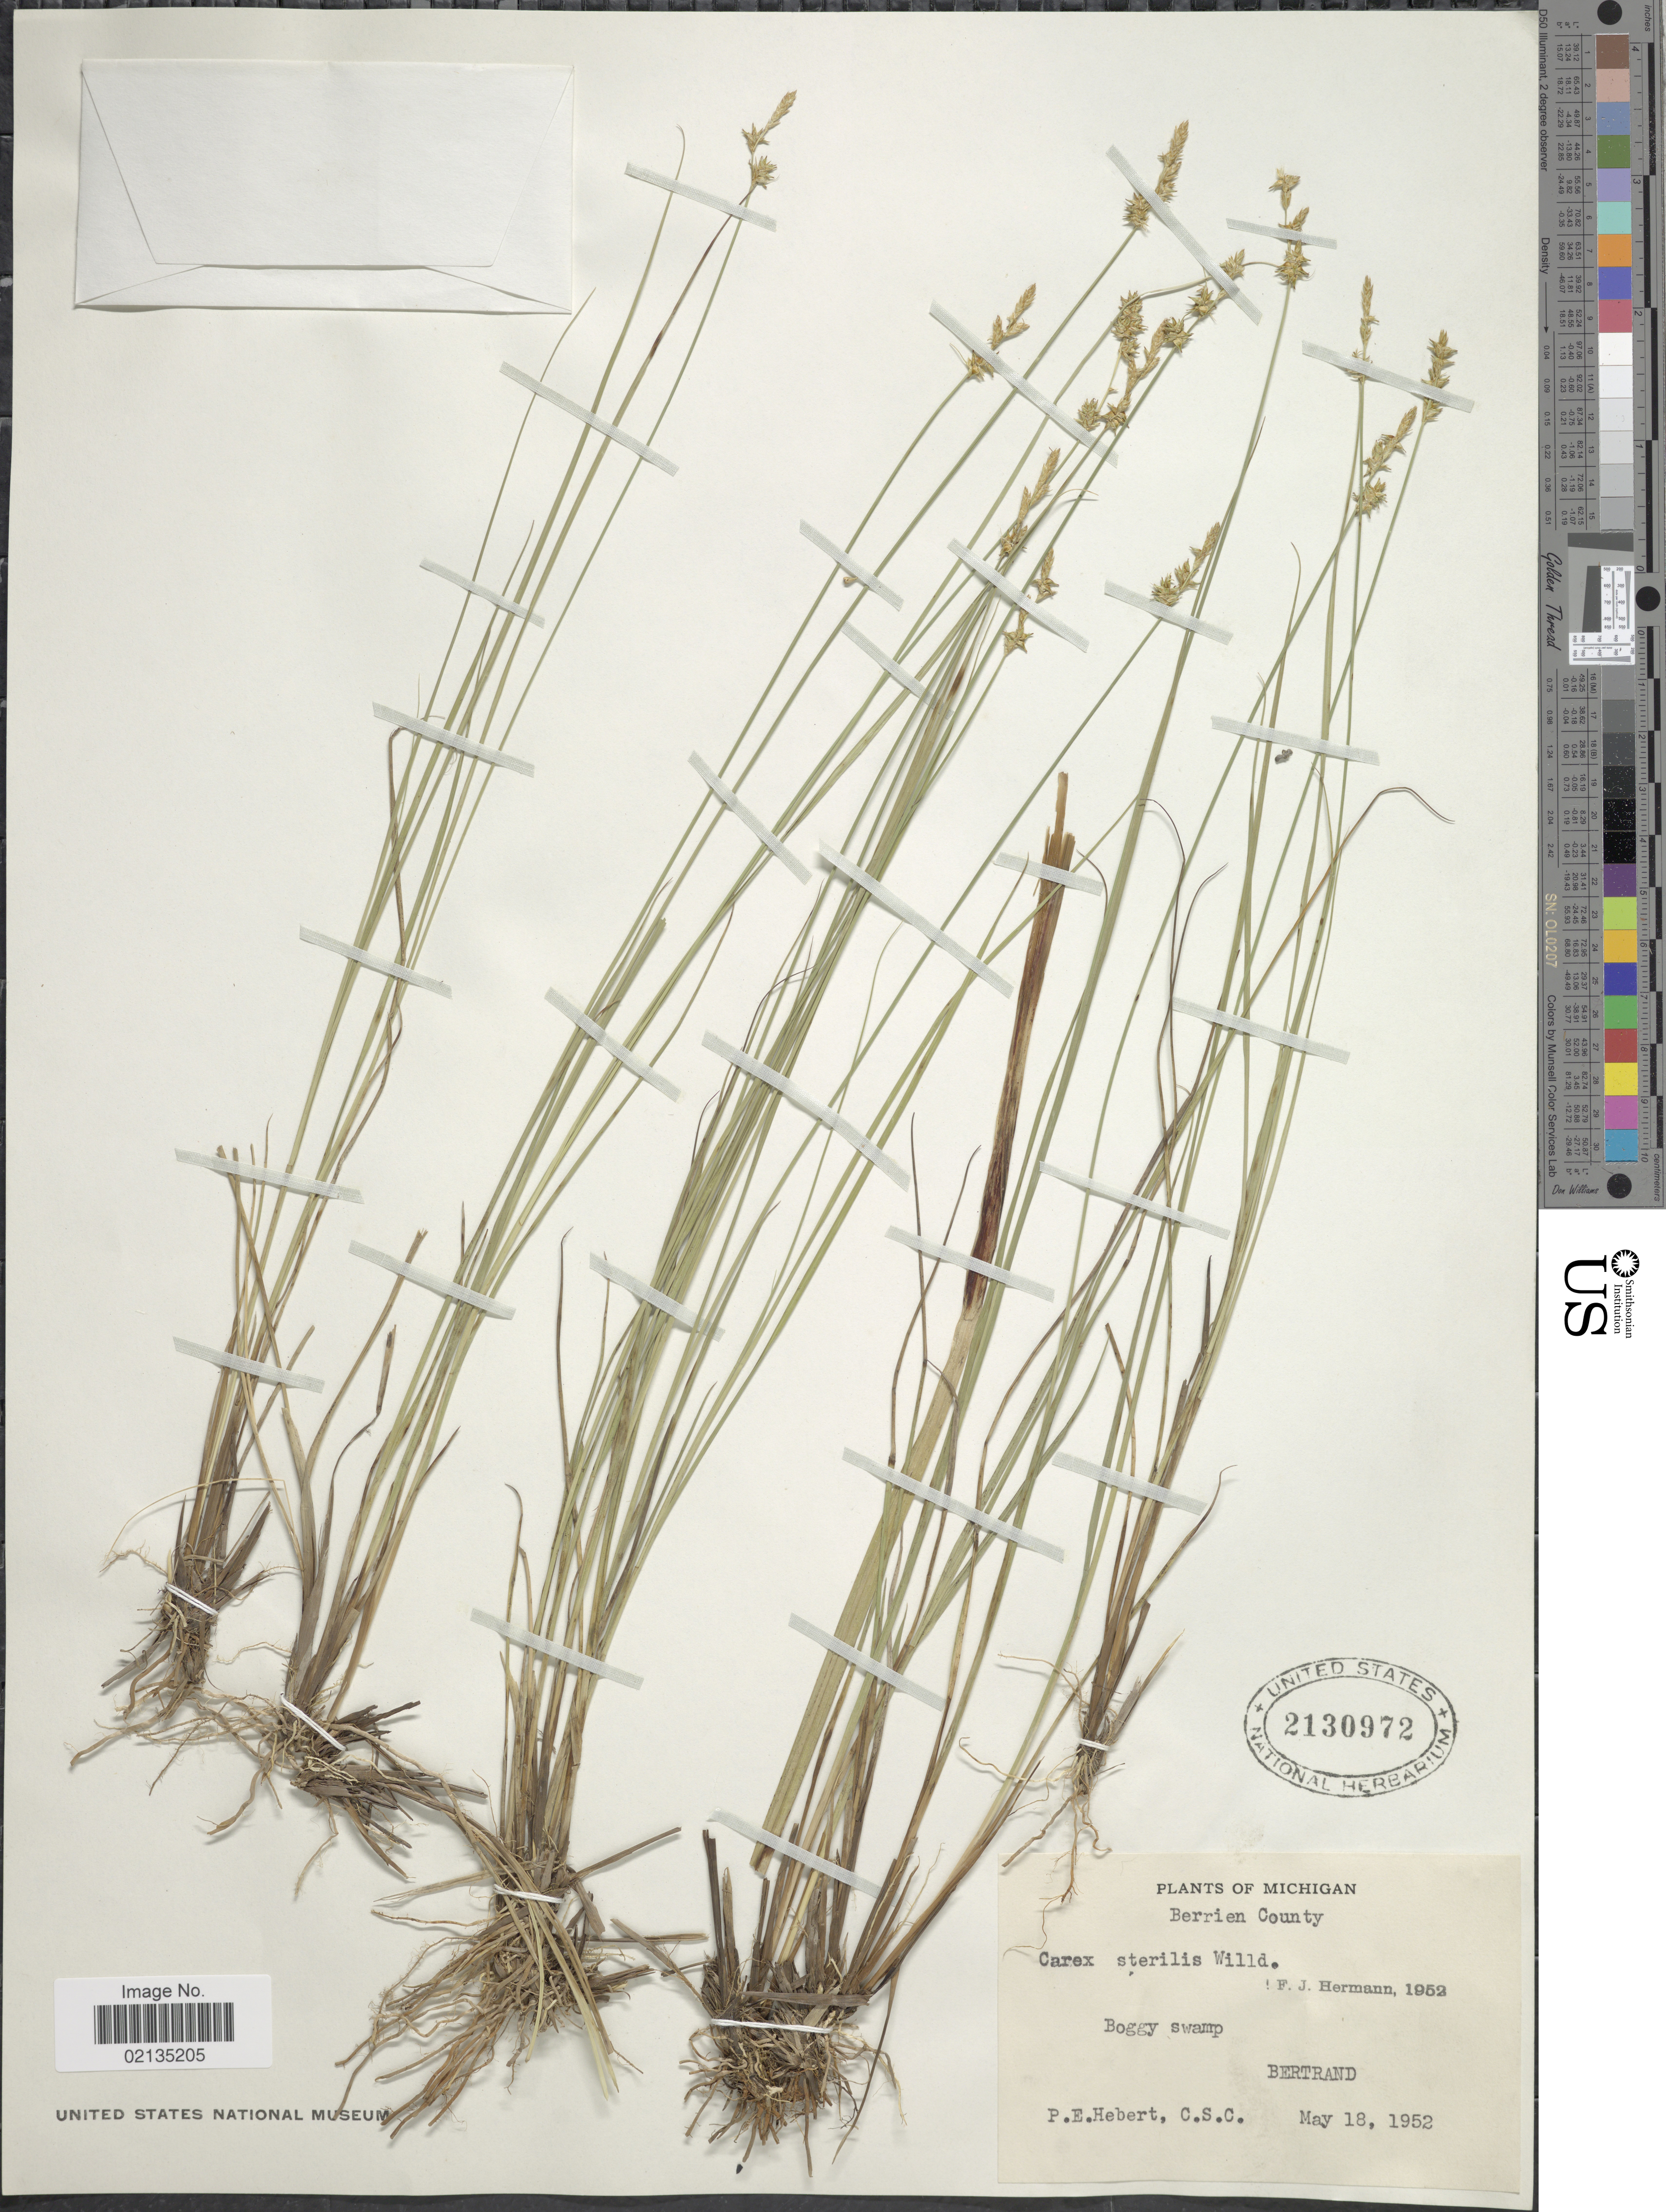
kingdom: Plantae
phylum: Tracheophyta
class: Liliopsida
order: Poales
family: Cyperaceae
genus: Carex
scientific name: Carex sterilis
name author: Willd.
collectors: P. Herbert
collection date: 1952-05-18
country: United States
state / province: Michigan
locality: Michigan, Boggy swamp, Bertrand. Berrien County.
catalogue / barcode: US 2130972